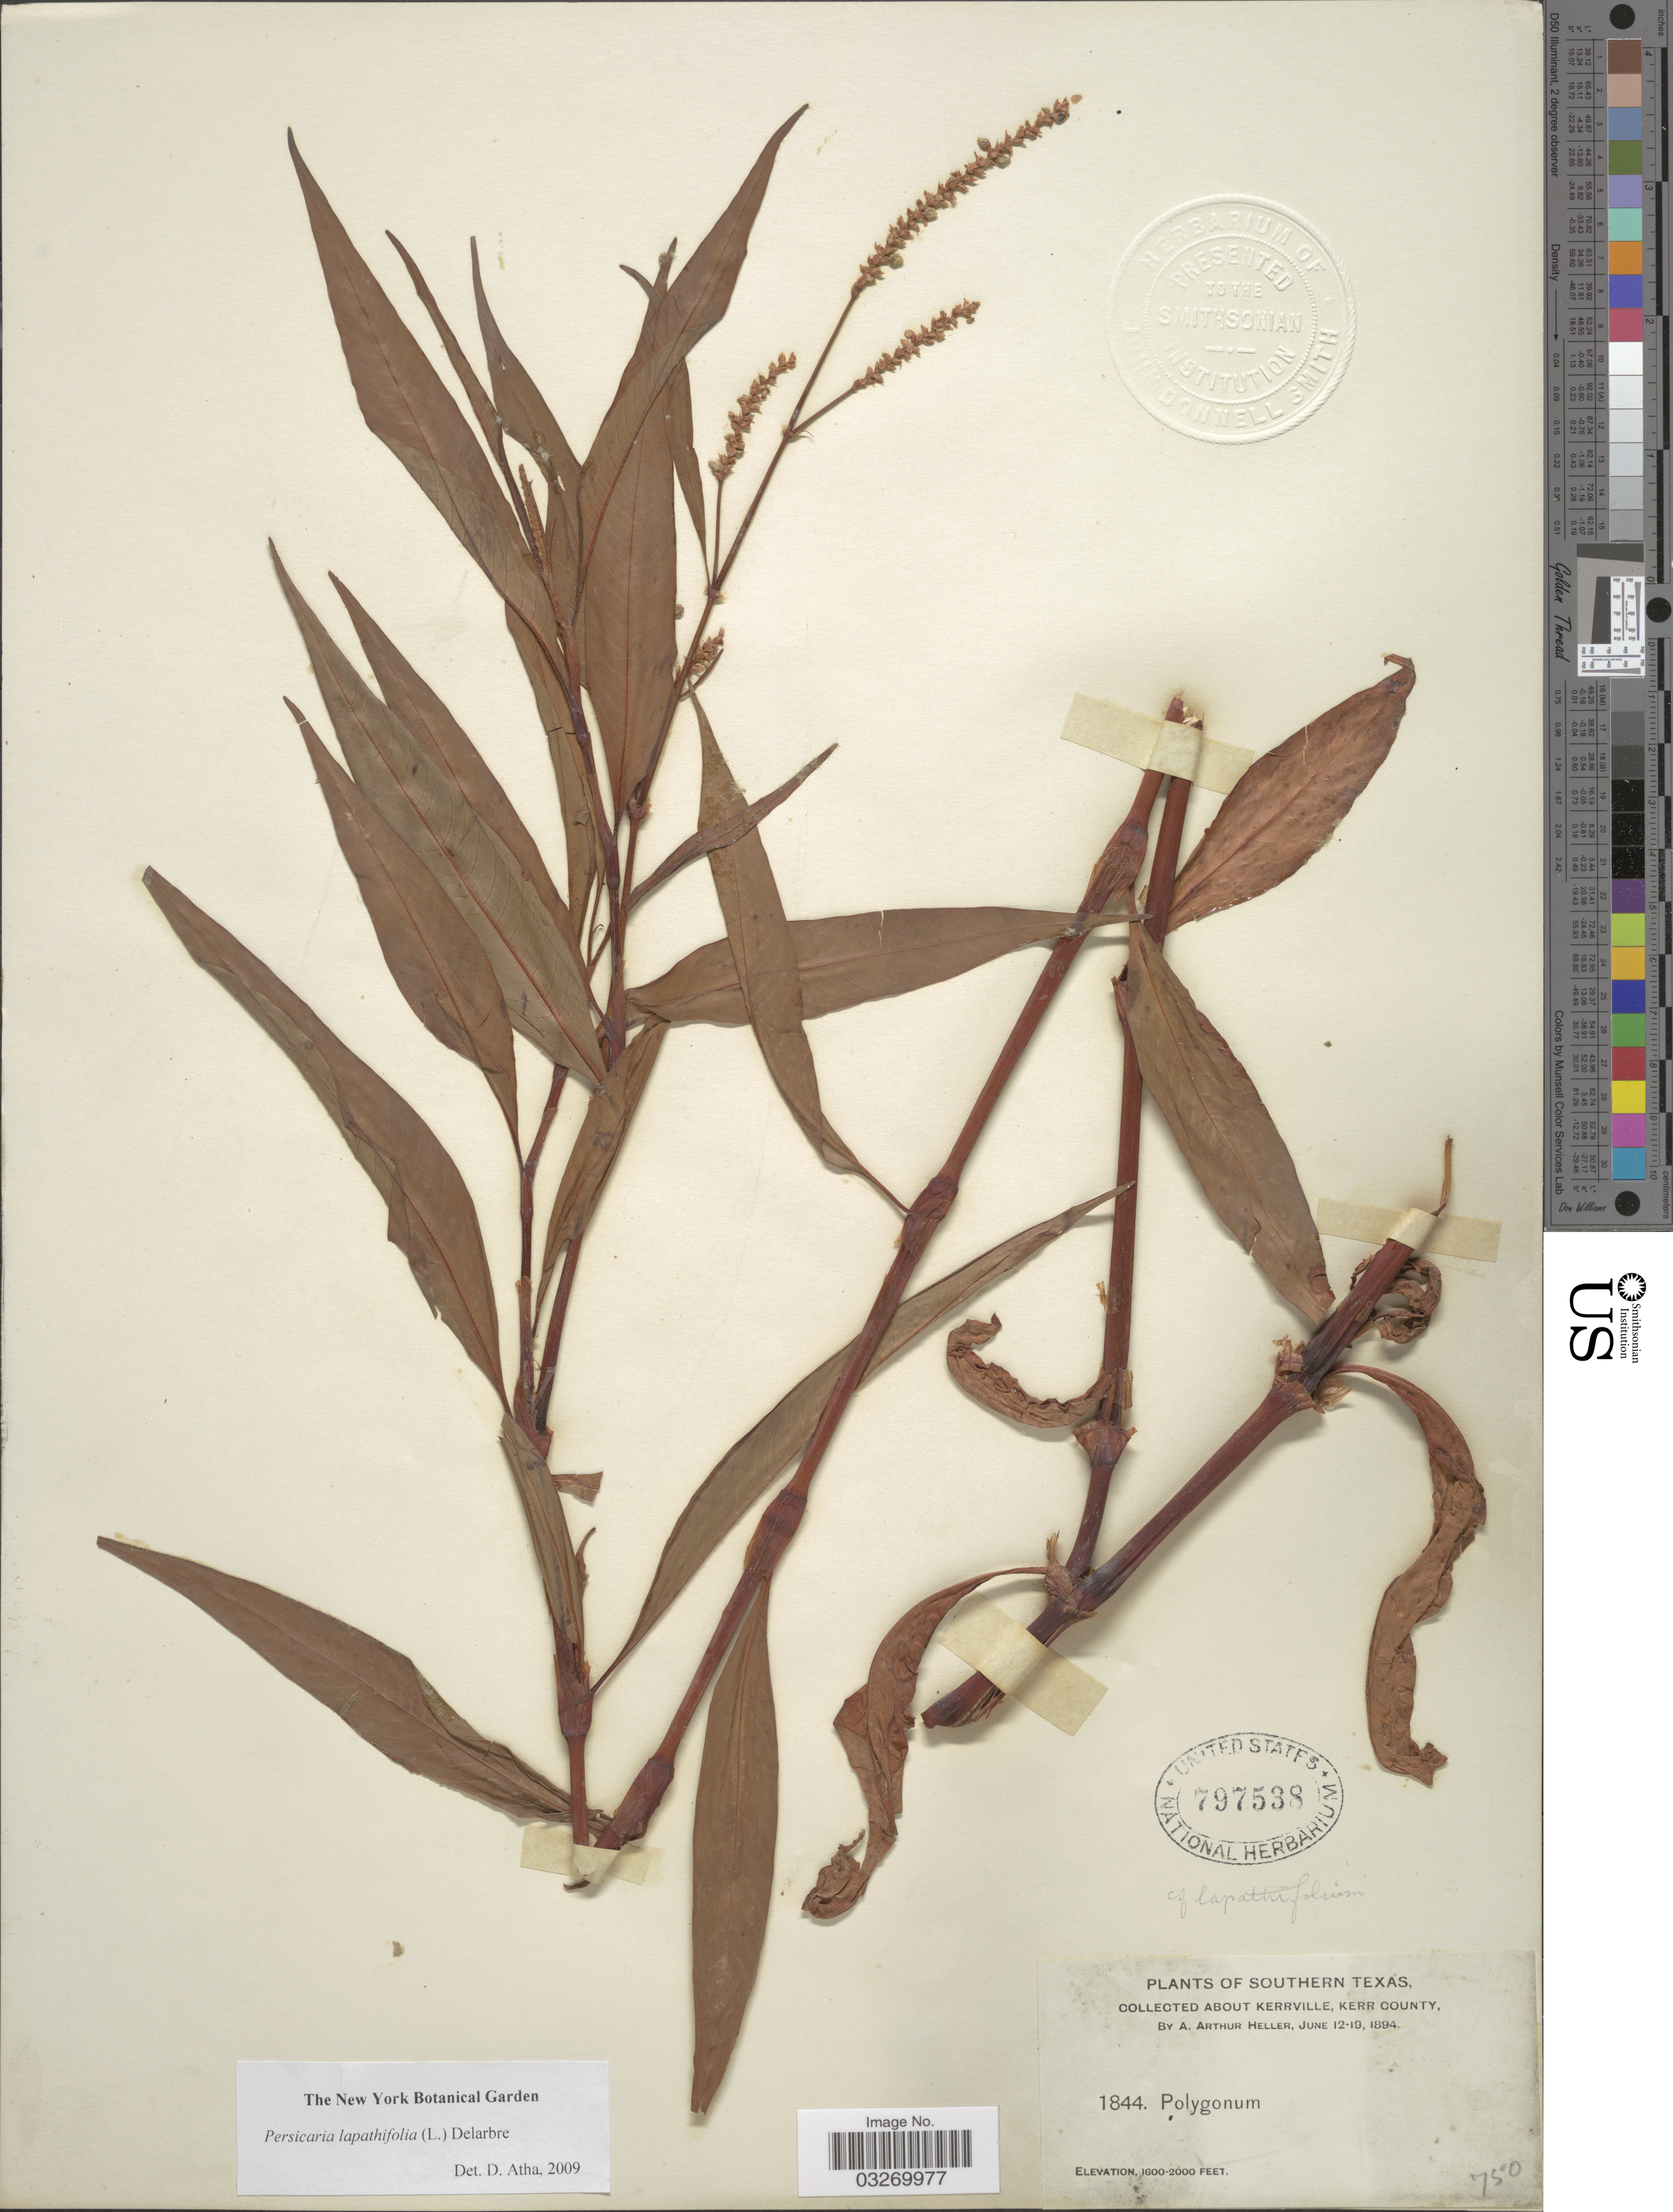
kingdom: Plantae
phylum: Tracheophyta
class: Magnoliopsida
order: Caryophyllales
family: Polygonaceae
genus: Persicaria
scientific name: Persicaria lapathifolia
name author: (L.) Delarbre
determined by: Atha, D. E.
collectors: A. A. Heller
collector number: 1844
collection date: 1894-06-12/1894-06-19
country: United States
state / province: Texas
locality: Southern Texas. About Kerrville, Kerr County.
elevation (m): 488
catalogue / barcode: US 797538